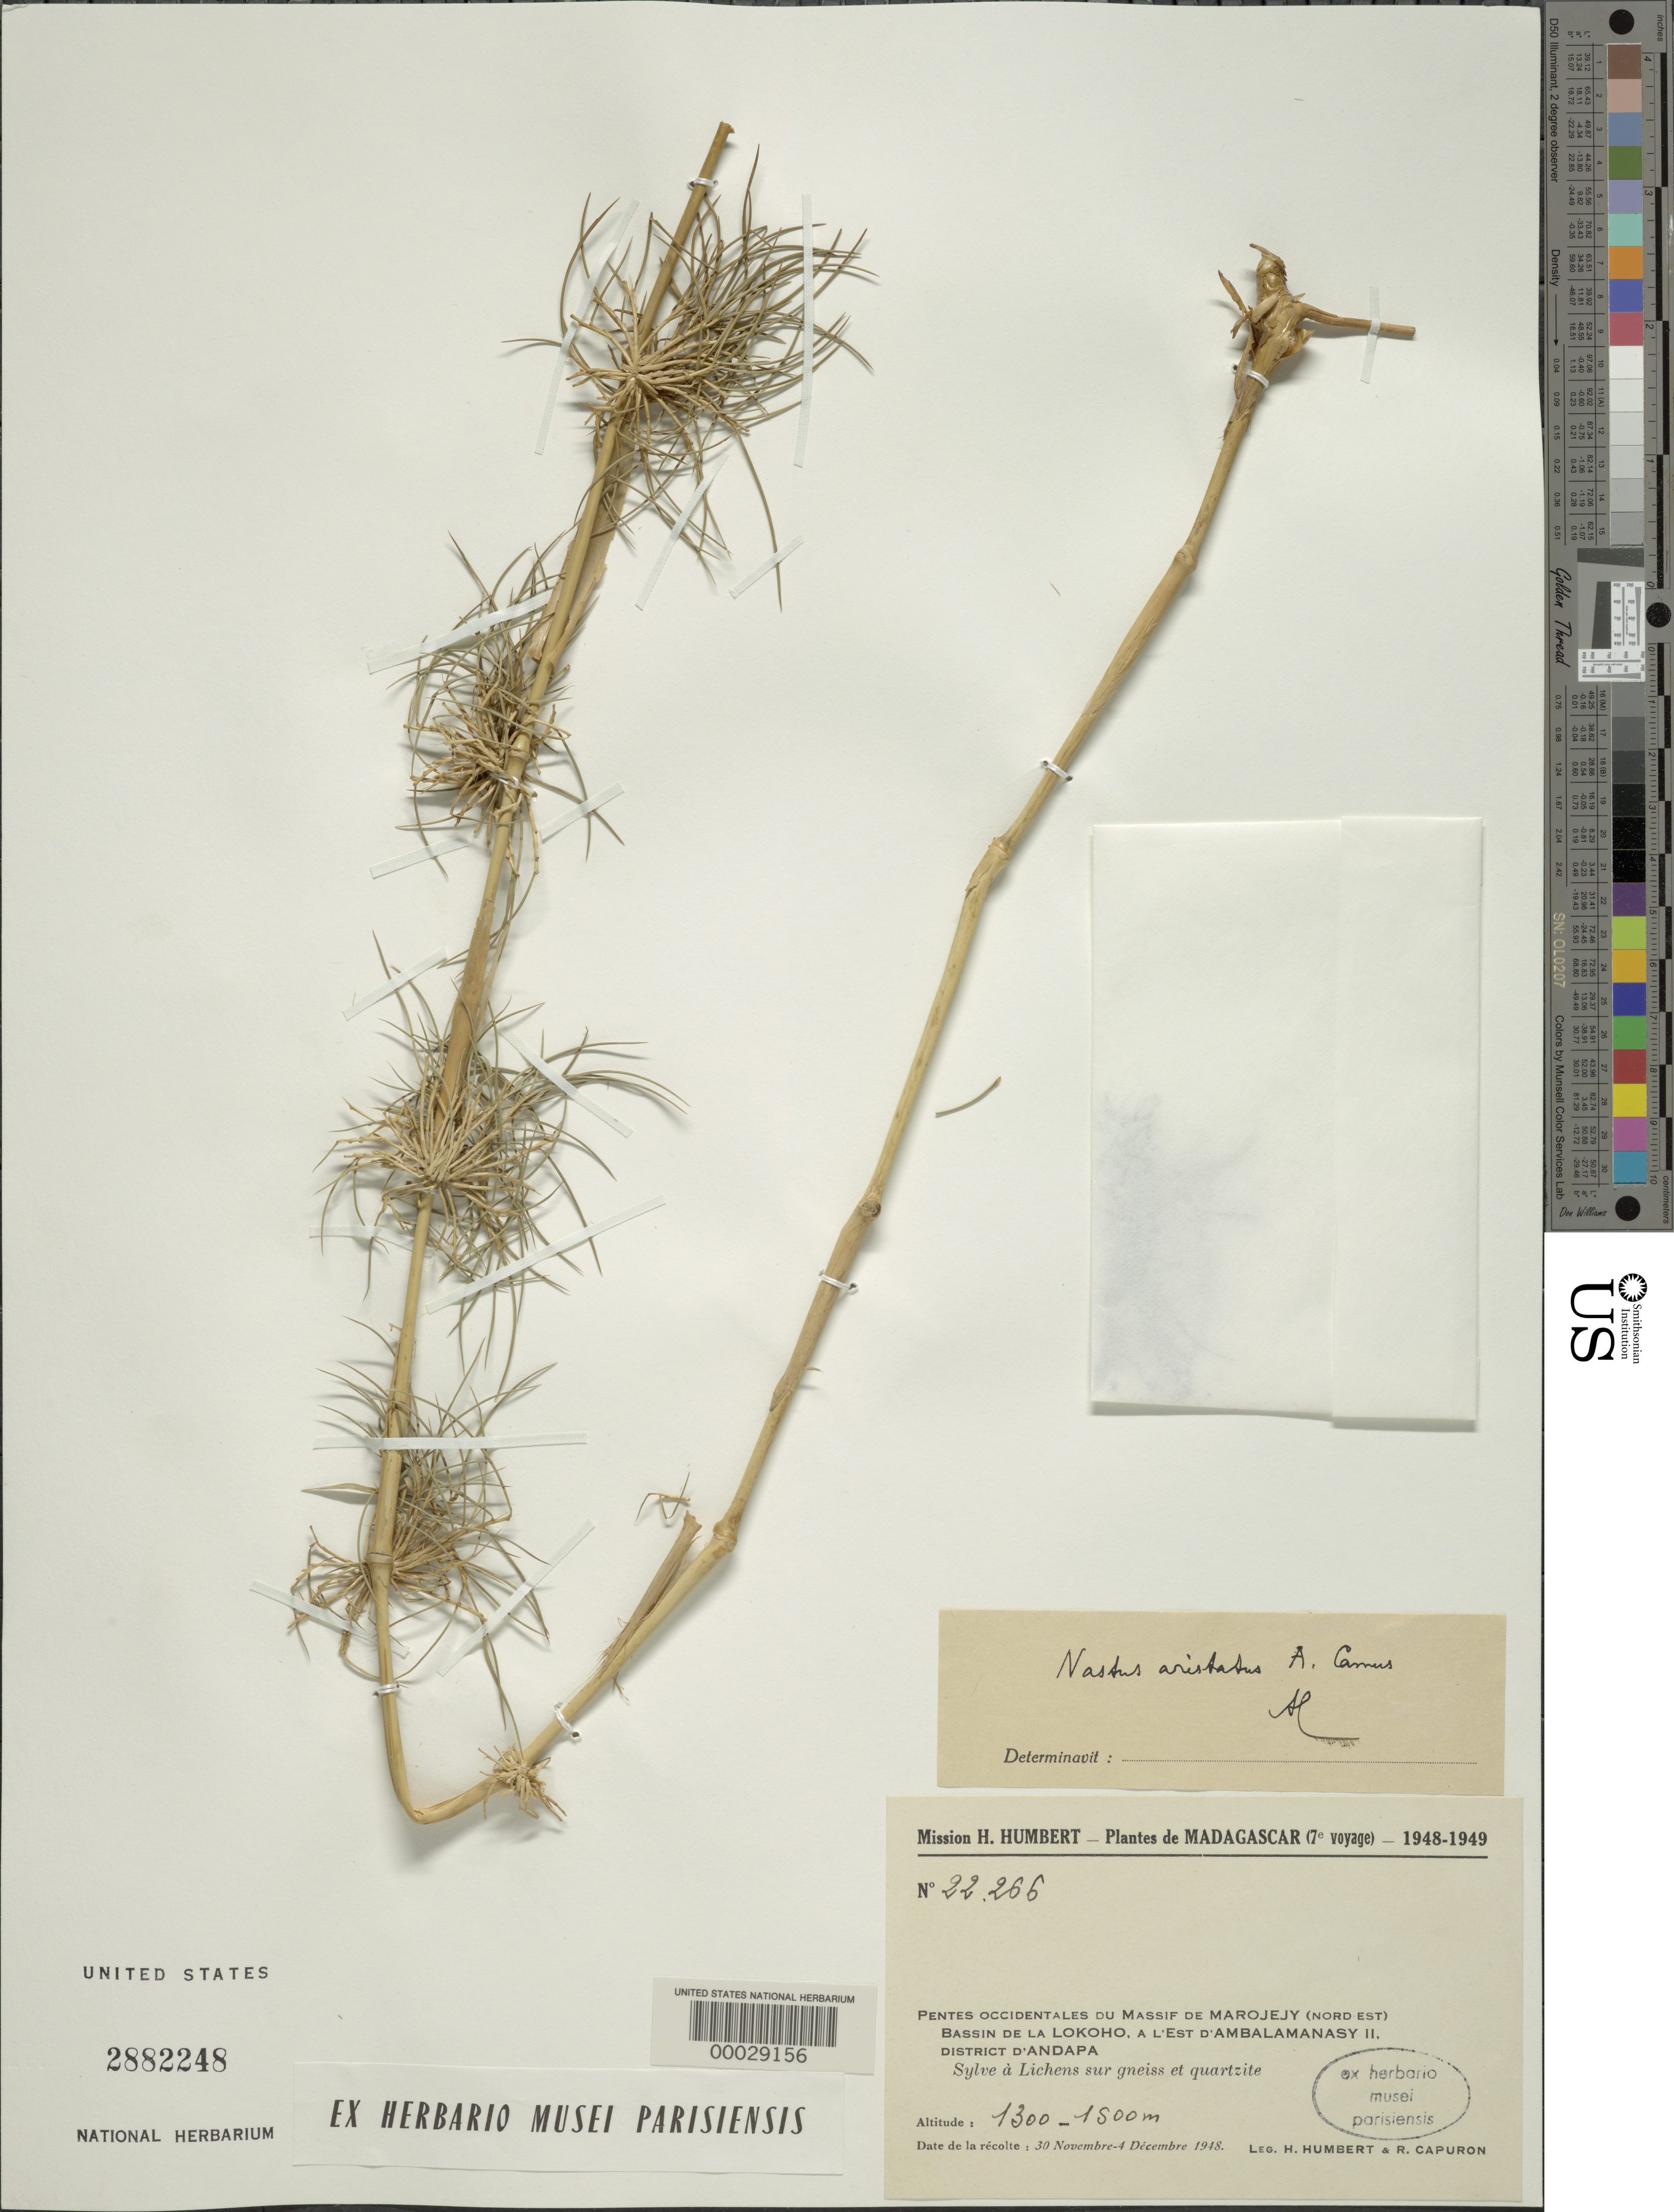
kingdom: Plantae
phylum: Tracheophyta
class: Liliopsida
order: Poales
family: Poaceae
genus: Nastus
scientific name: Nastus aristatus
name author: A. Camus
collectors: H. Humbert & R. Capuron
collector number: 22266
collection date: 1948-11-30/1948-12-04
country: Madagascar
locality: Pentes occidentales du Massif de Marojejy (nord est), Bassin de la Lokoho, a l'Est d'Ambalamanasy II, District d'Andapa.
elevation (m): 1300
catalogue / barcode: US 2882248